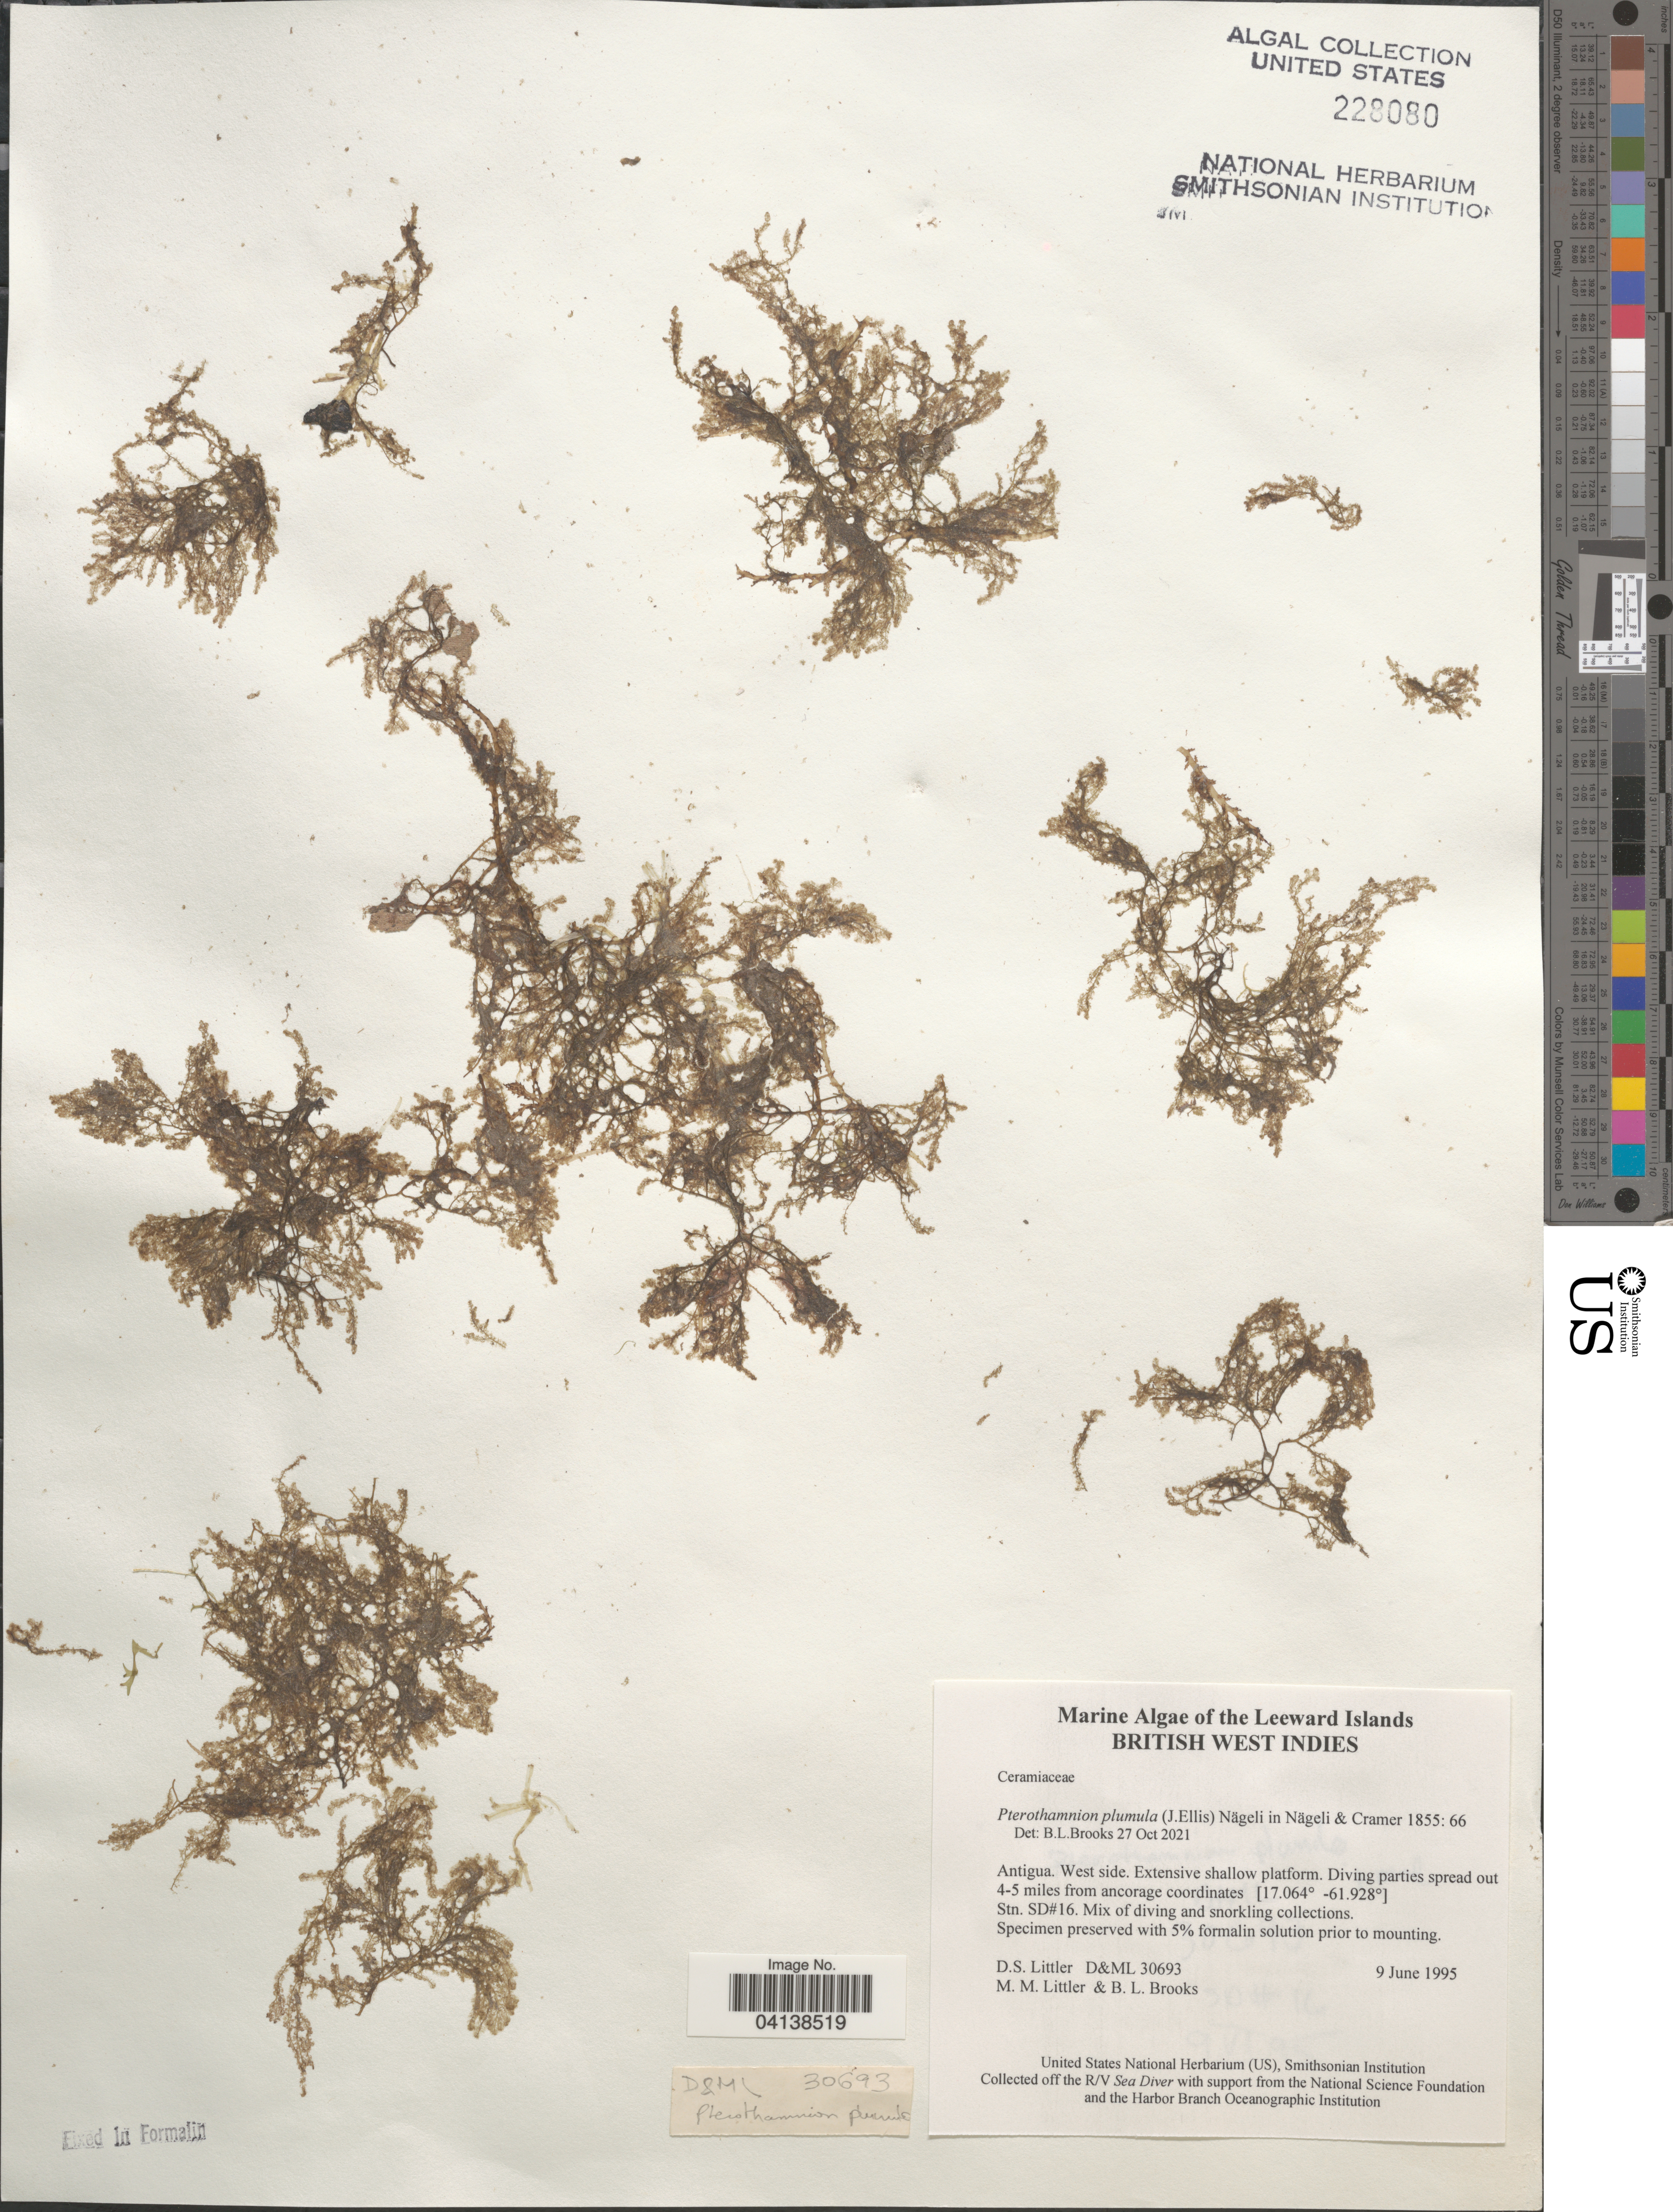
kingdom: Plantae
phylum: Rhodophyta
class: Florideophyceae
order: Ceramiales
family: Ceramiaceae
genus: Pterothamnion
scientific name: Pterothamnion plumula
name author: (J. Ellis) Näg.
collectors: D. S. Littler & B. Brooks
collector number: D&ML 30693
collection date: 1995-06-09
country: Antigua and Barbuda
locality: The Leeward Islands. British West Indies. Antigua. West side. Diving parties spread out 4-5 miles from ancorage coordinates. Stn. SD#16.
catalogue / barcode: US 228080